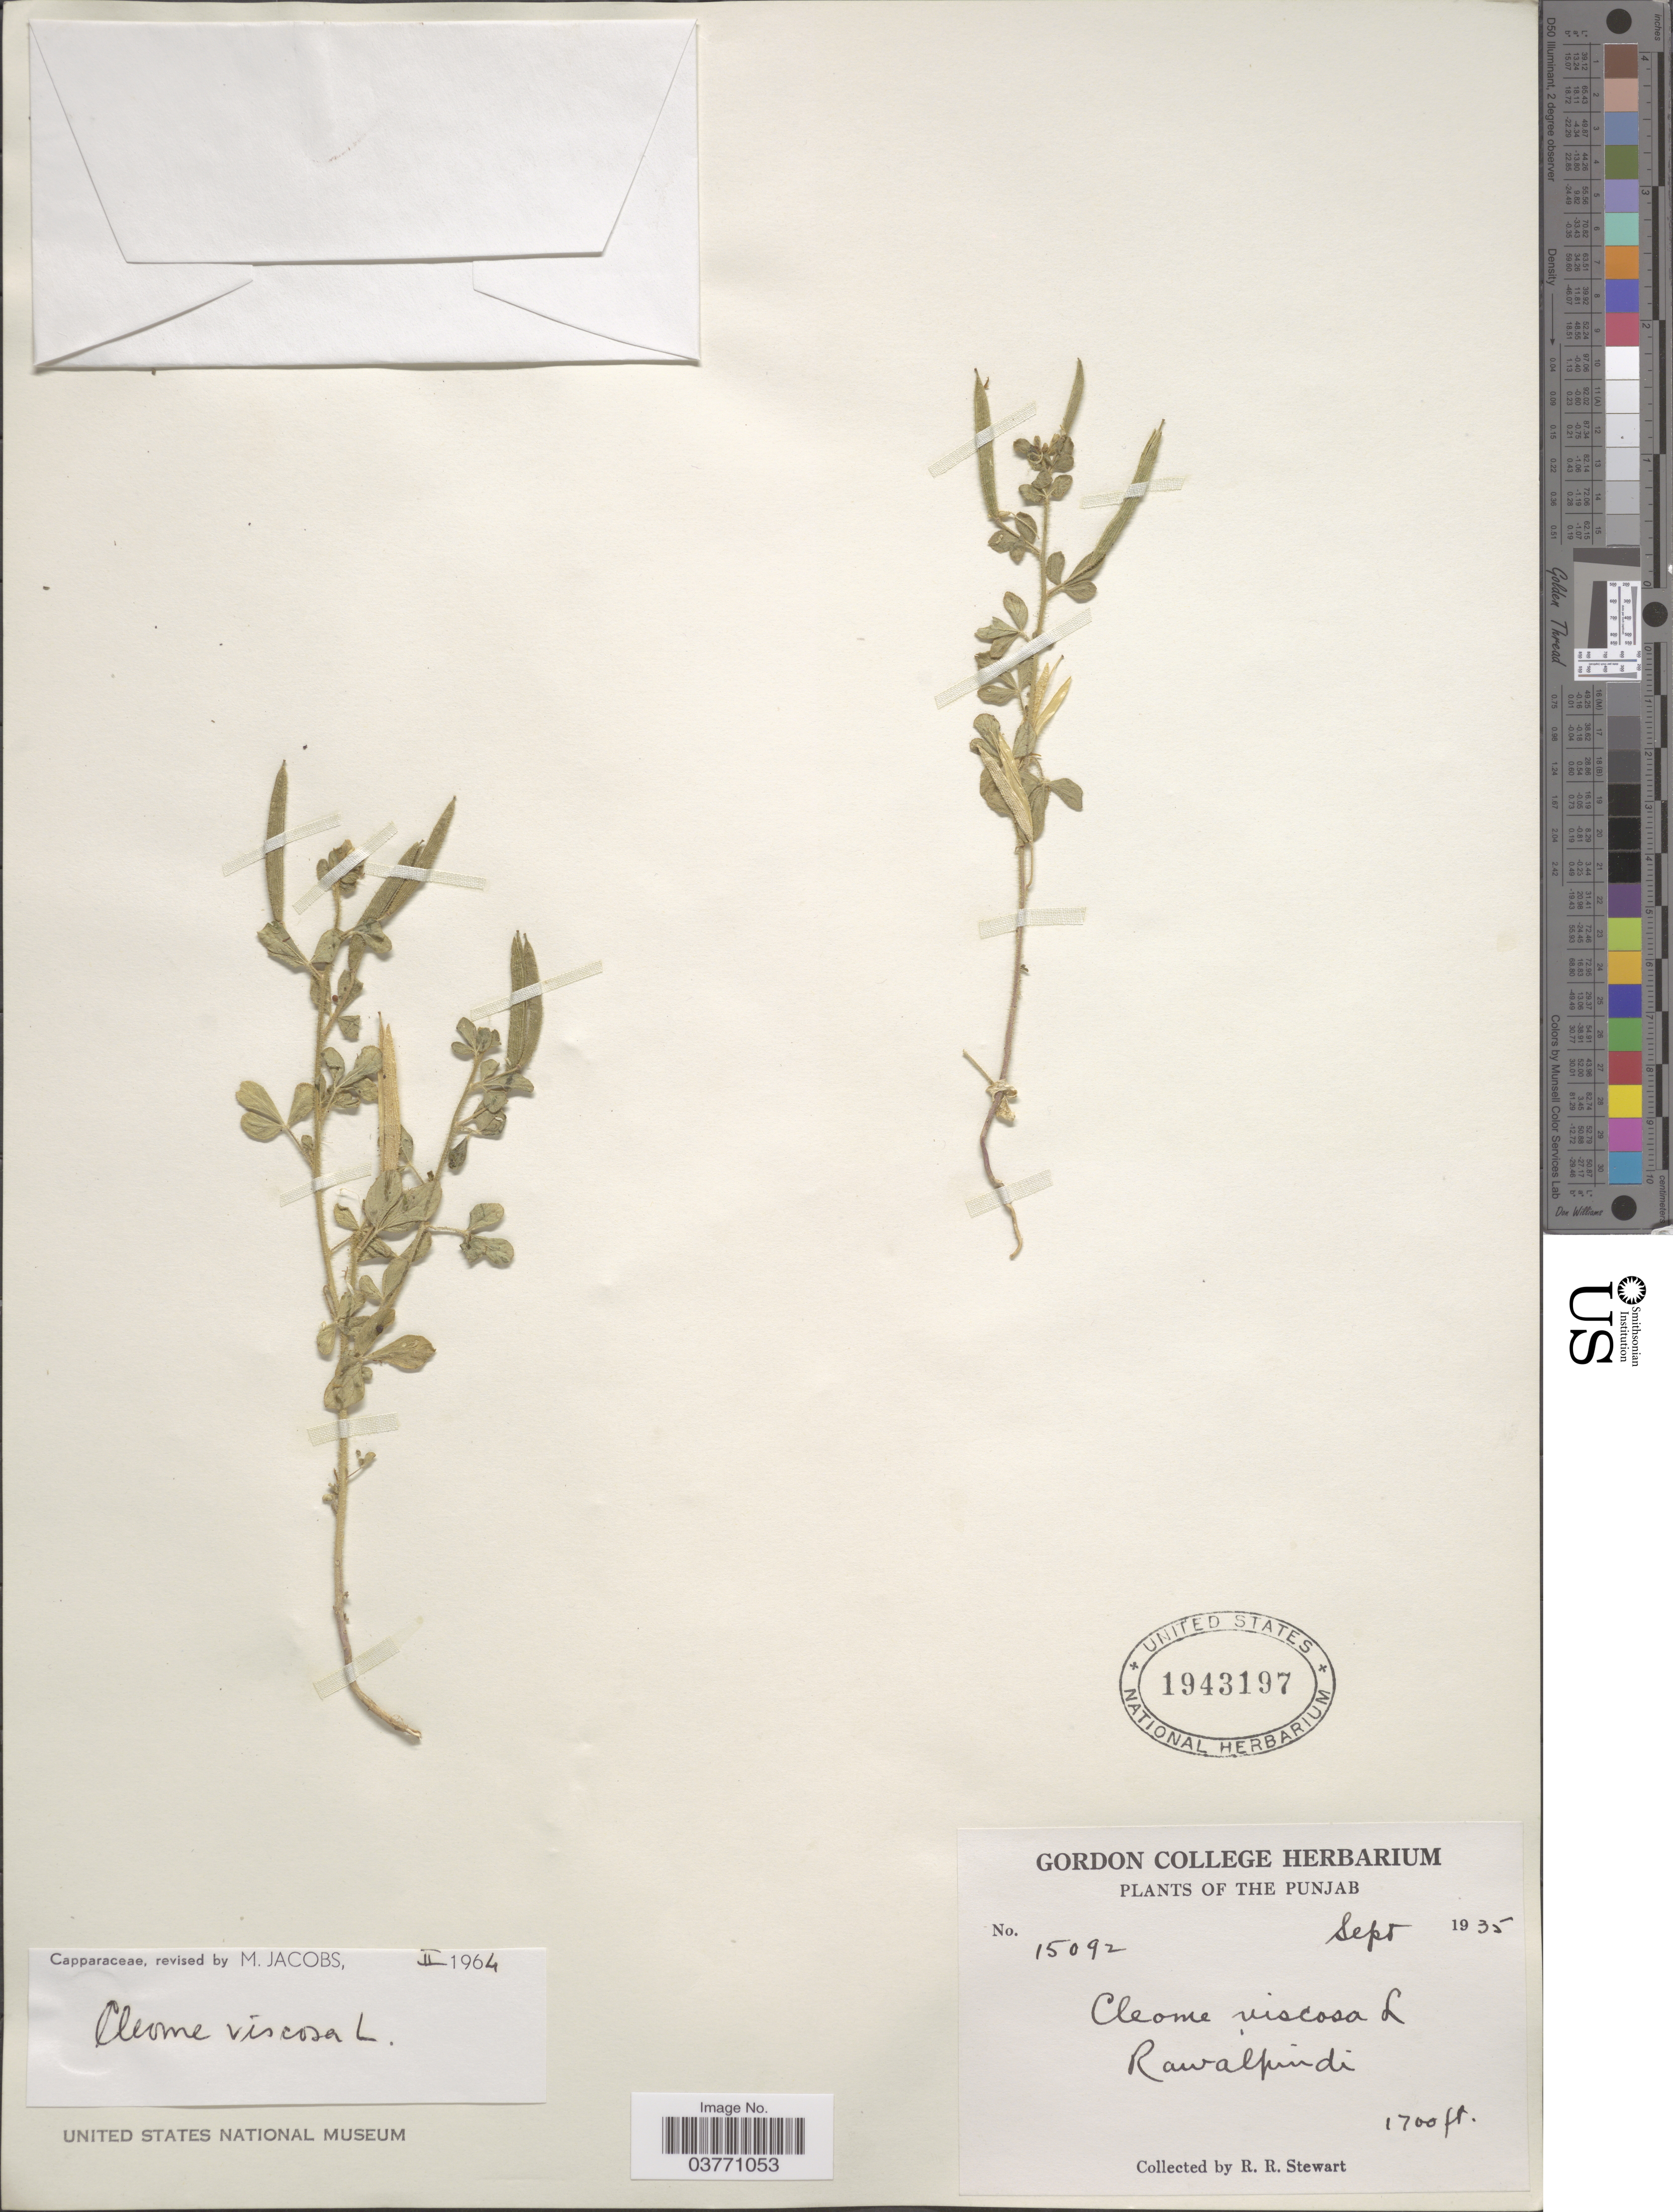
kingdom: Plantae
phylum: Tracheophyta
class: Magnoliopsida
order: Brassicales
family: Cleomaceae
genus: Arivela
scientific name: Arivela viscosa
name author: (L.) Raf.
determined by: Strong, M. T., (US), Smithsonian Institution - National Museum of Natural History (UNITED STATES)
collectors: R. Stewart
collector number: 15092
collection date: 1935-09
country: Pakistan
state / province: Punjab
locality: Rawalpindi.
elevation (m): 518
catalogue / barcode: US 1943197